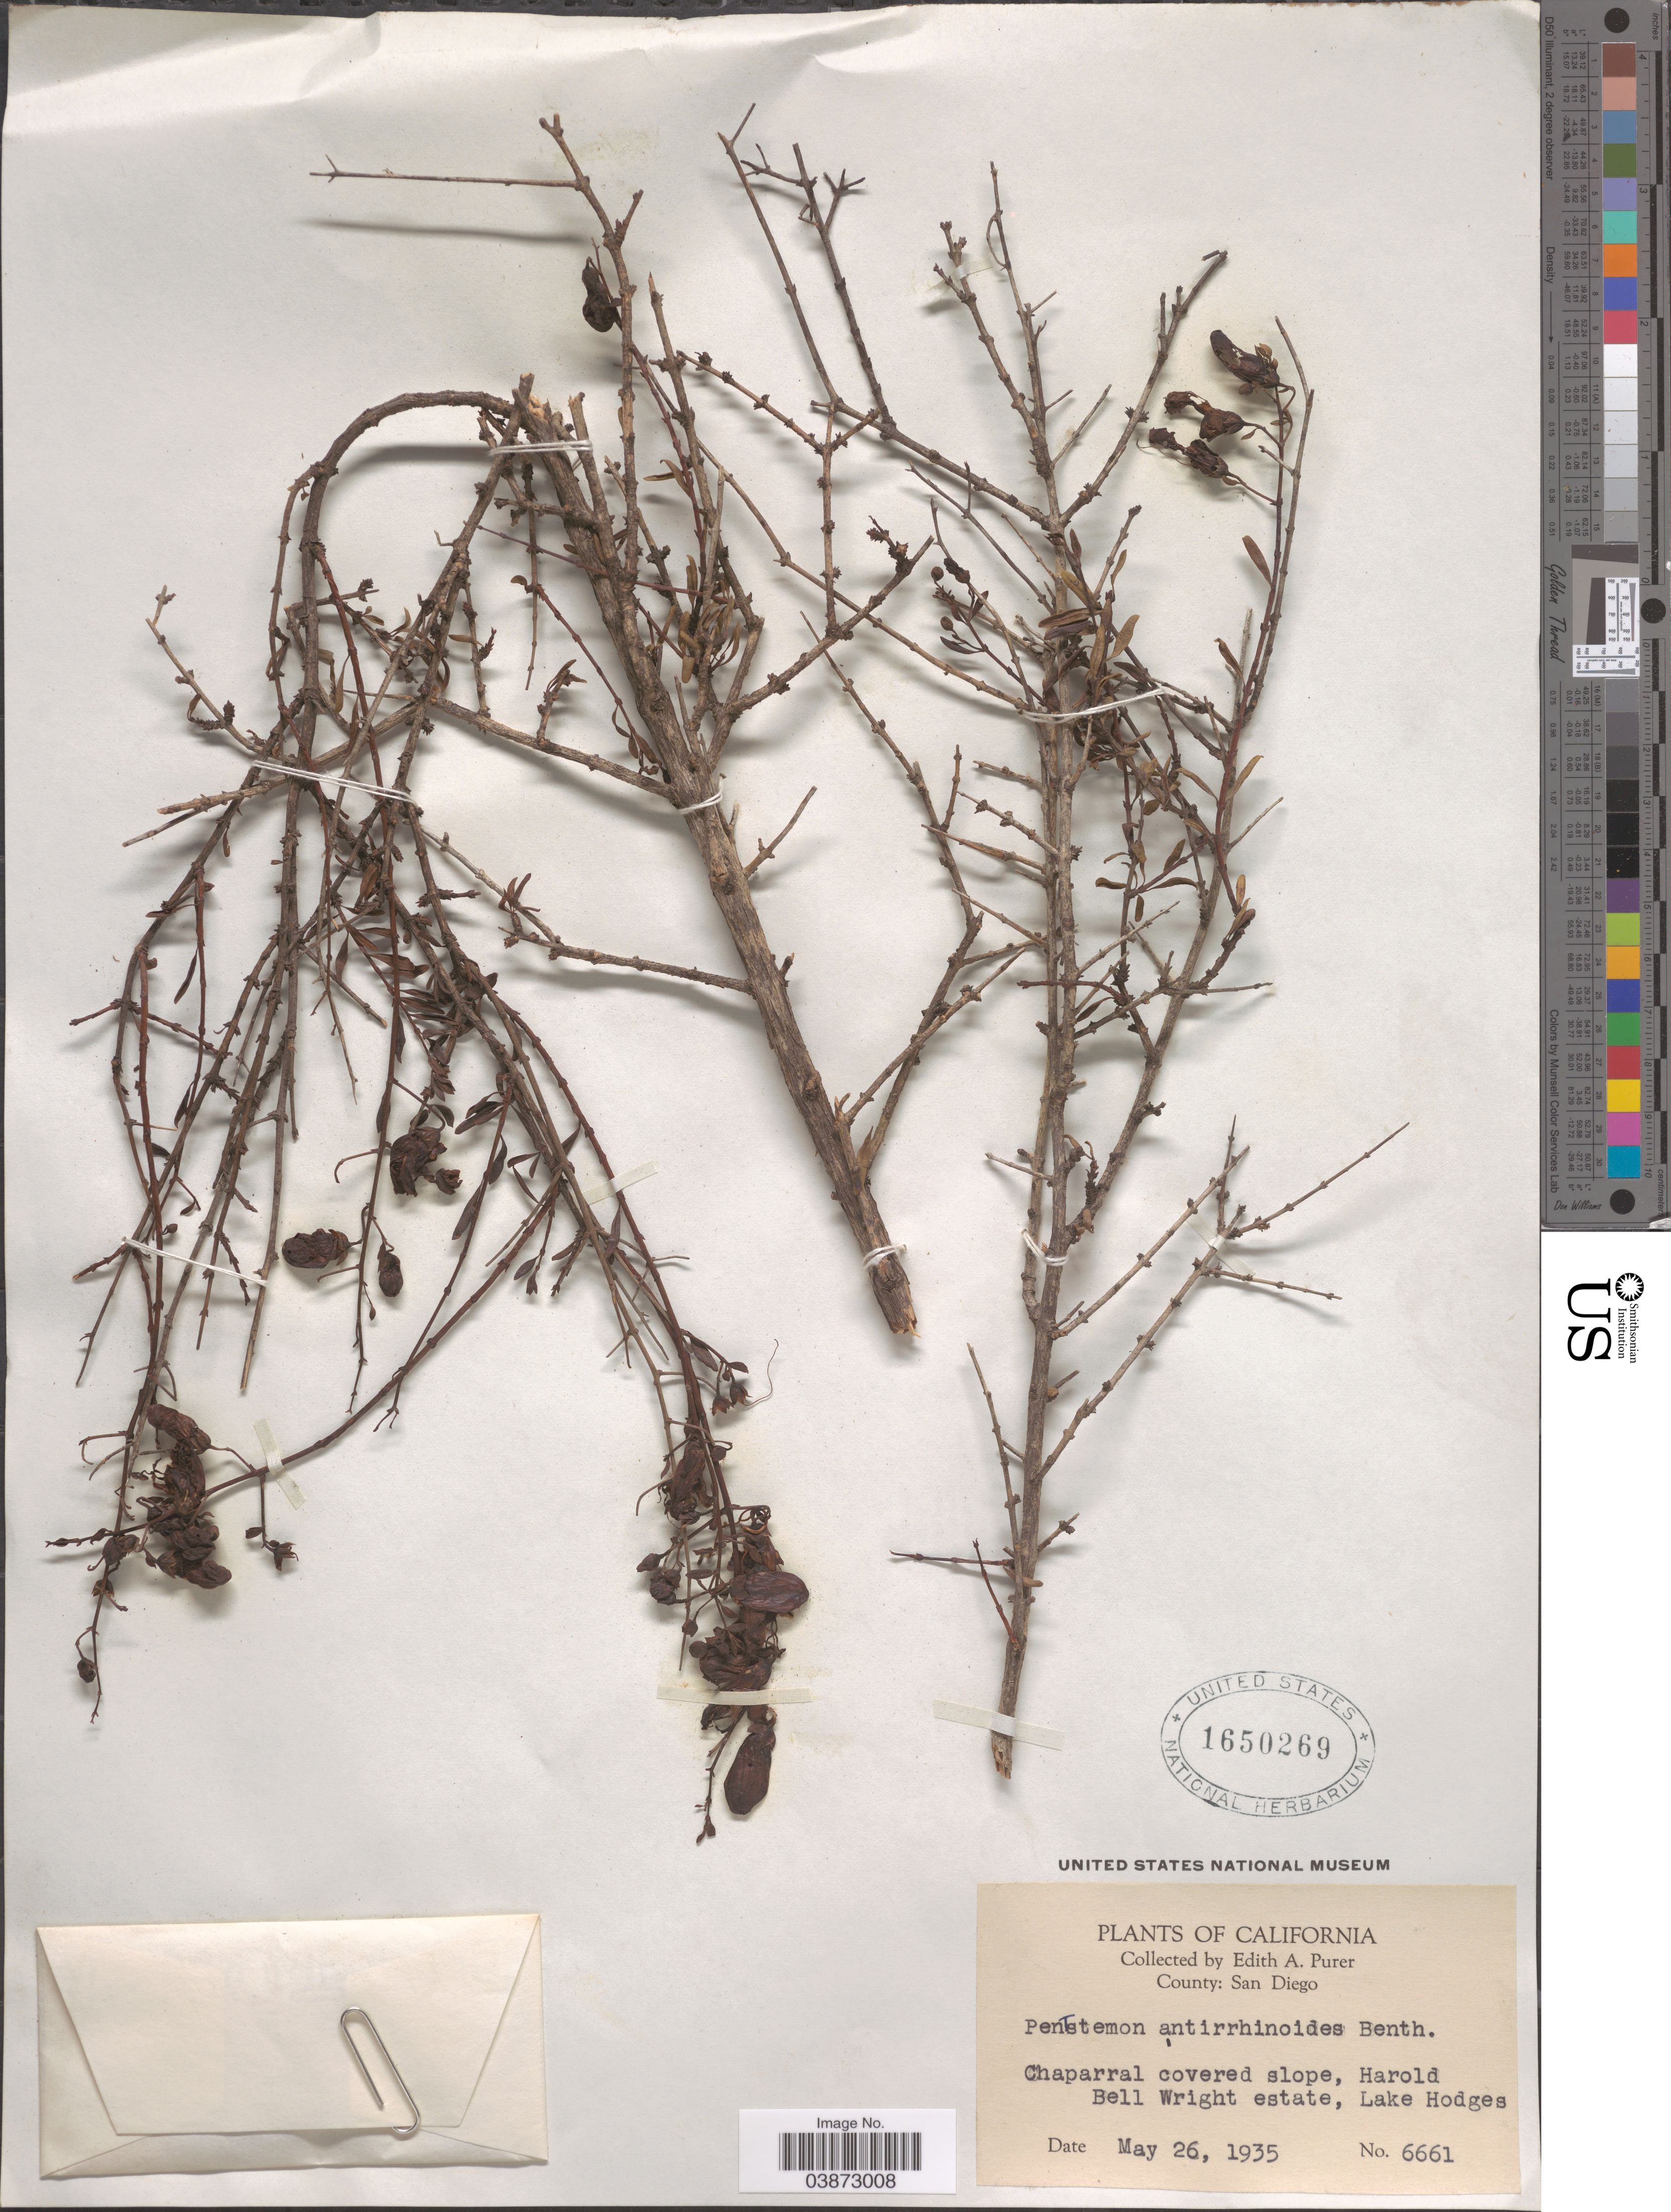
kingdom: Plantae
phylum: Tracheophyta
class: Magnoliopsida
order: Lamiales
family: Plantaginaceae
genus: Penstemon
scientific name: Penstemon antirrhinoides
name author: Benth.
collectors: E. Purer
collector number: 6661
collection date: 1935-05-26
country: United States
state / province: California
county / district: San Diego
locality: County: San Diego. Chaparral covered slope, Harold Bell Wright estate, Lake Hodges.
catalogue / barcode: US 1650269